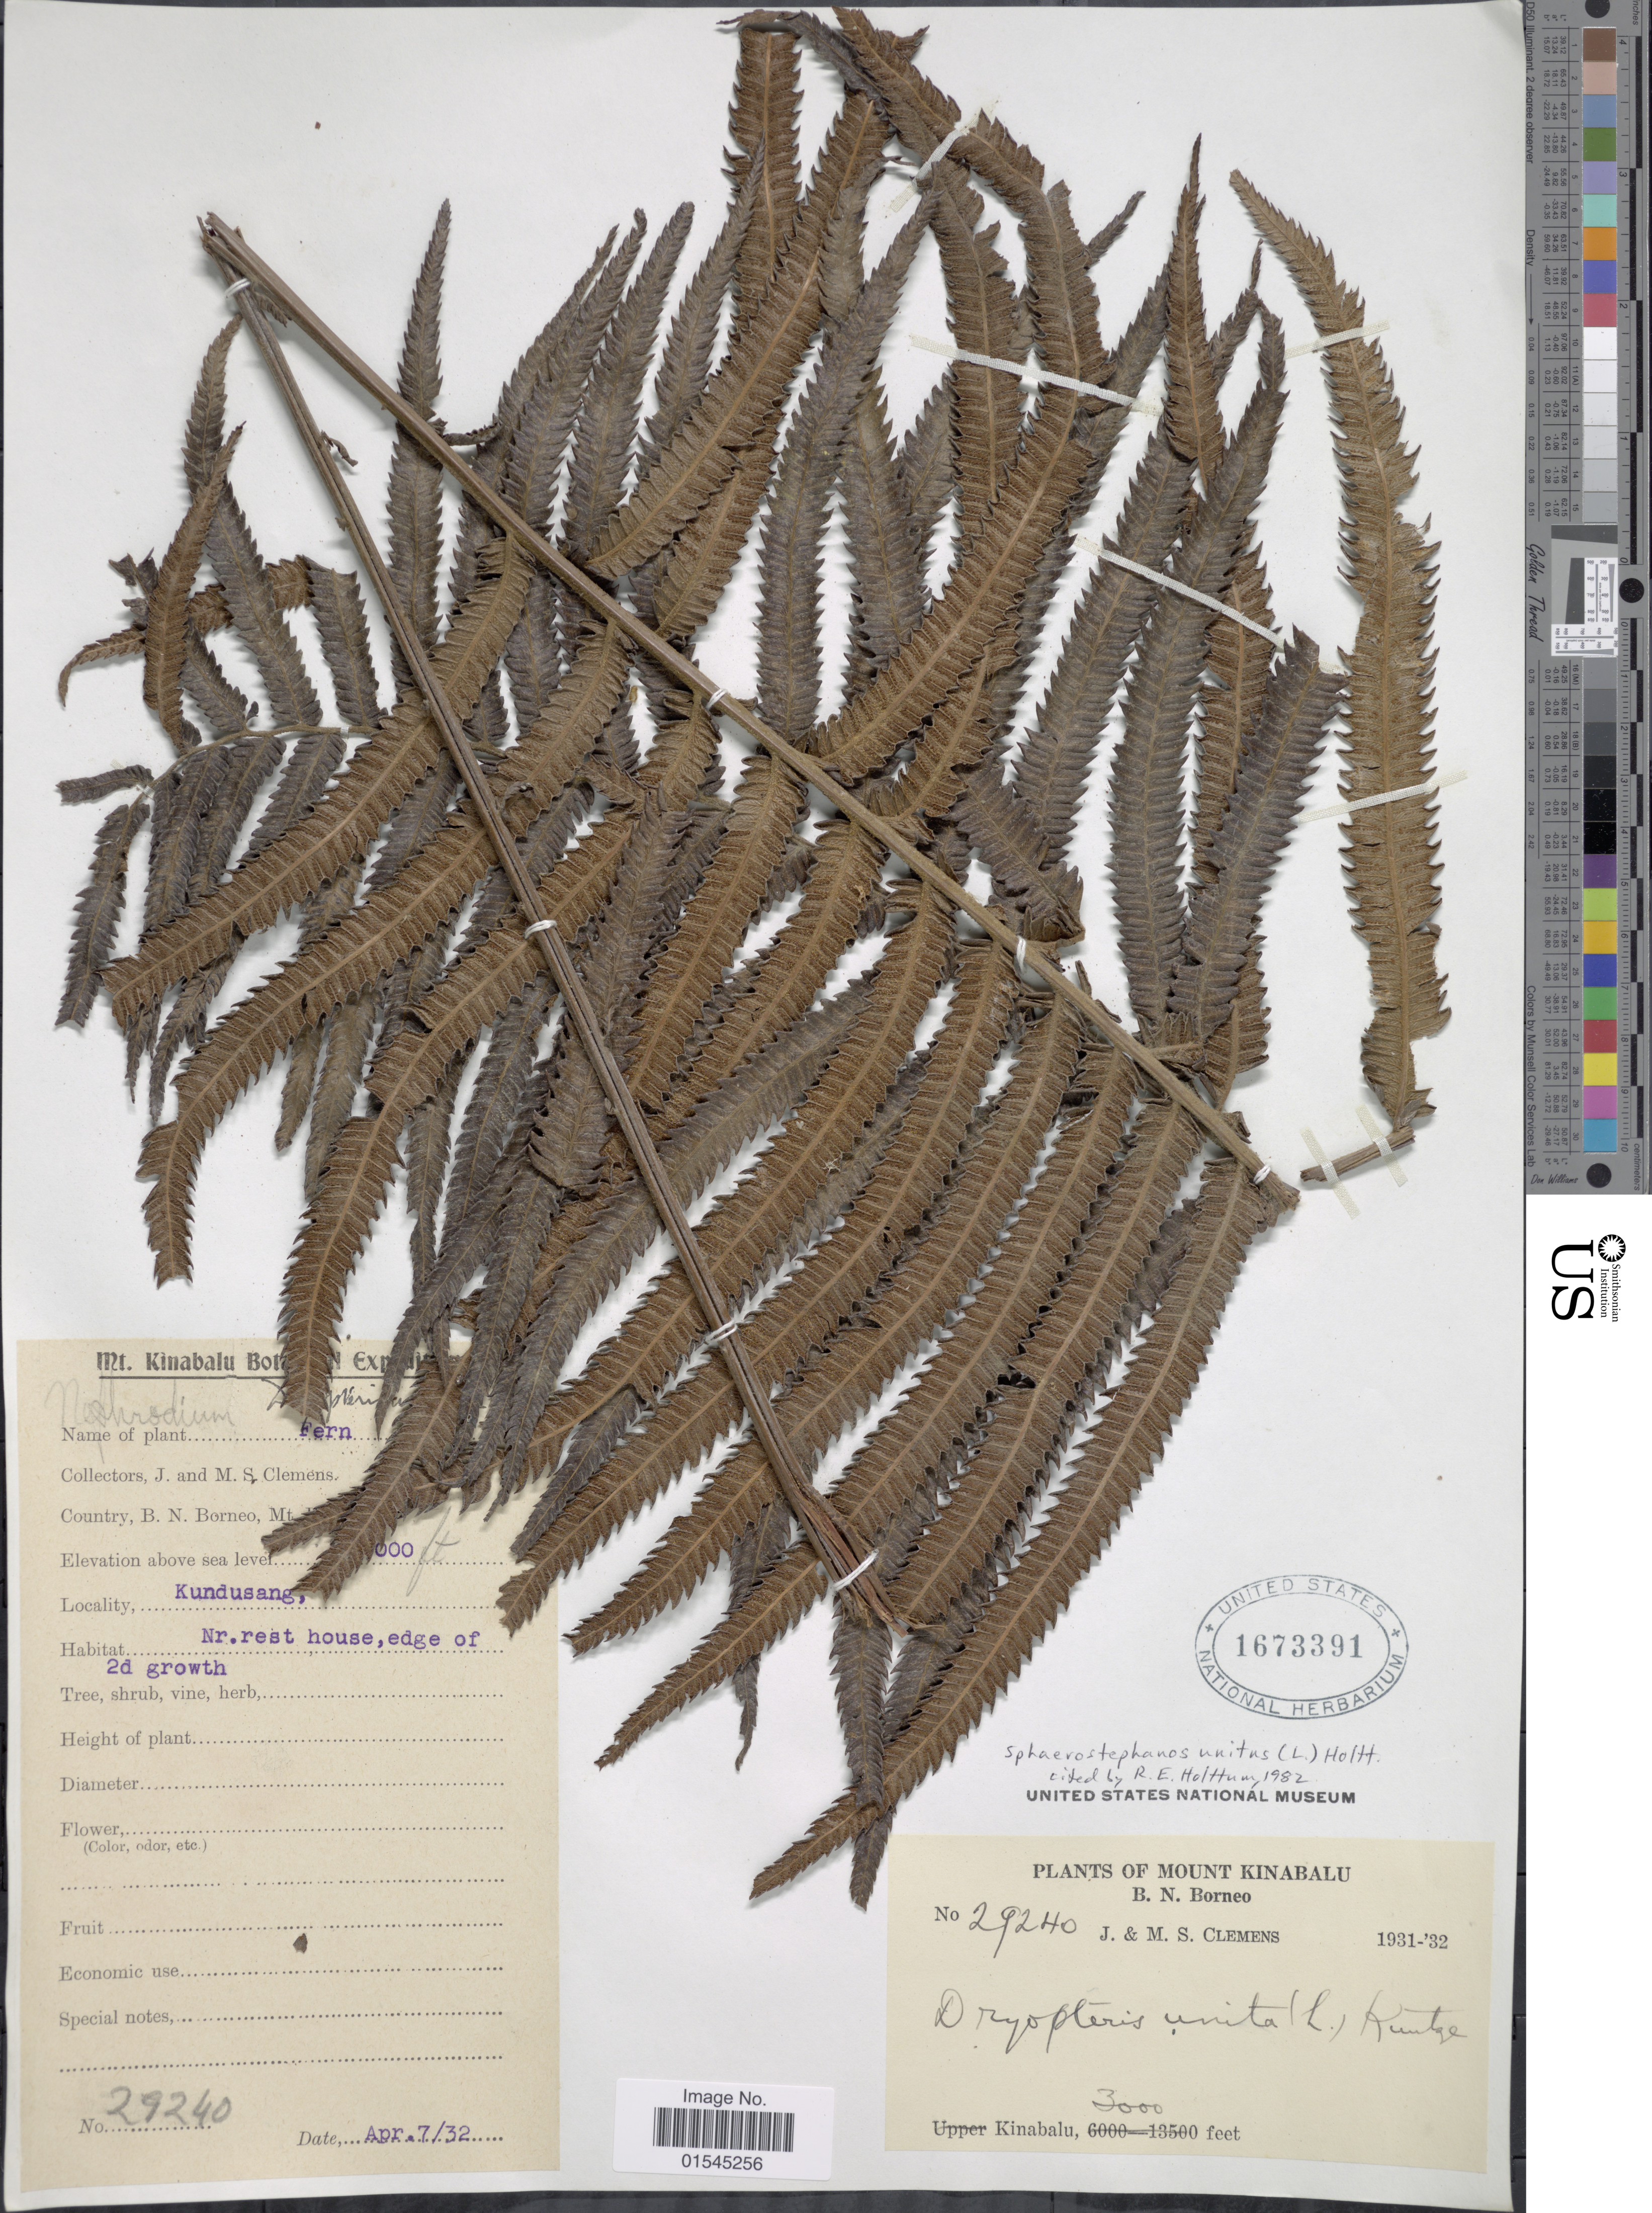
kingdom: Plantae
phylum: Tracheophyta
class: Polypodiopsida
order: Polypodiales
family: Thelypteridaceae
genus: Sphaerostephanos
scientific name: Sphaerostephanos unitus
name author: (L.) Holttum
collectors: J. Clemens & M. S. Clemens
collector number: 29240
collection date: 1931/1932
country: Malaysia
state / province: Sabah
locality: Mount Kinabalu, B. N. Borneo. Kundusang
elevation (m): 914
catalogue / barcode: US 1673391